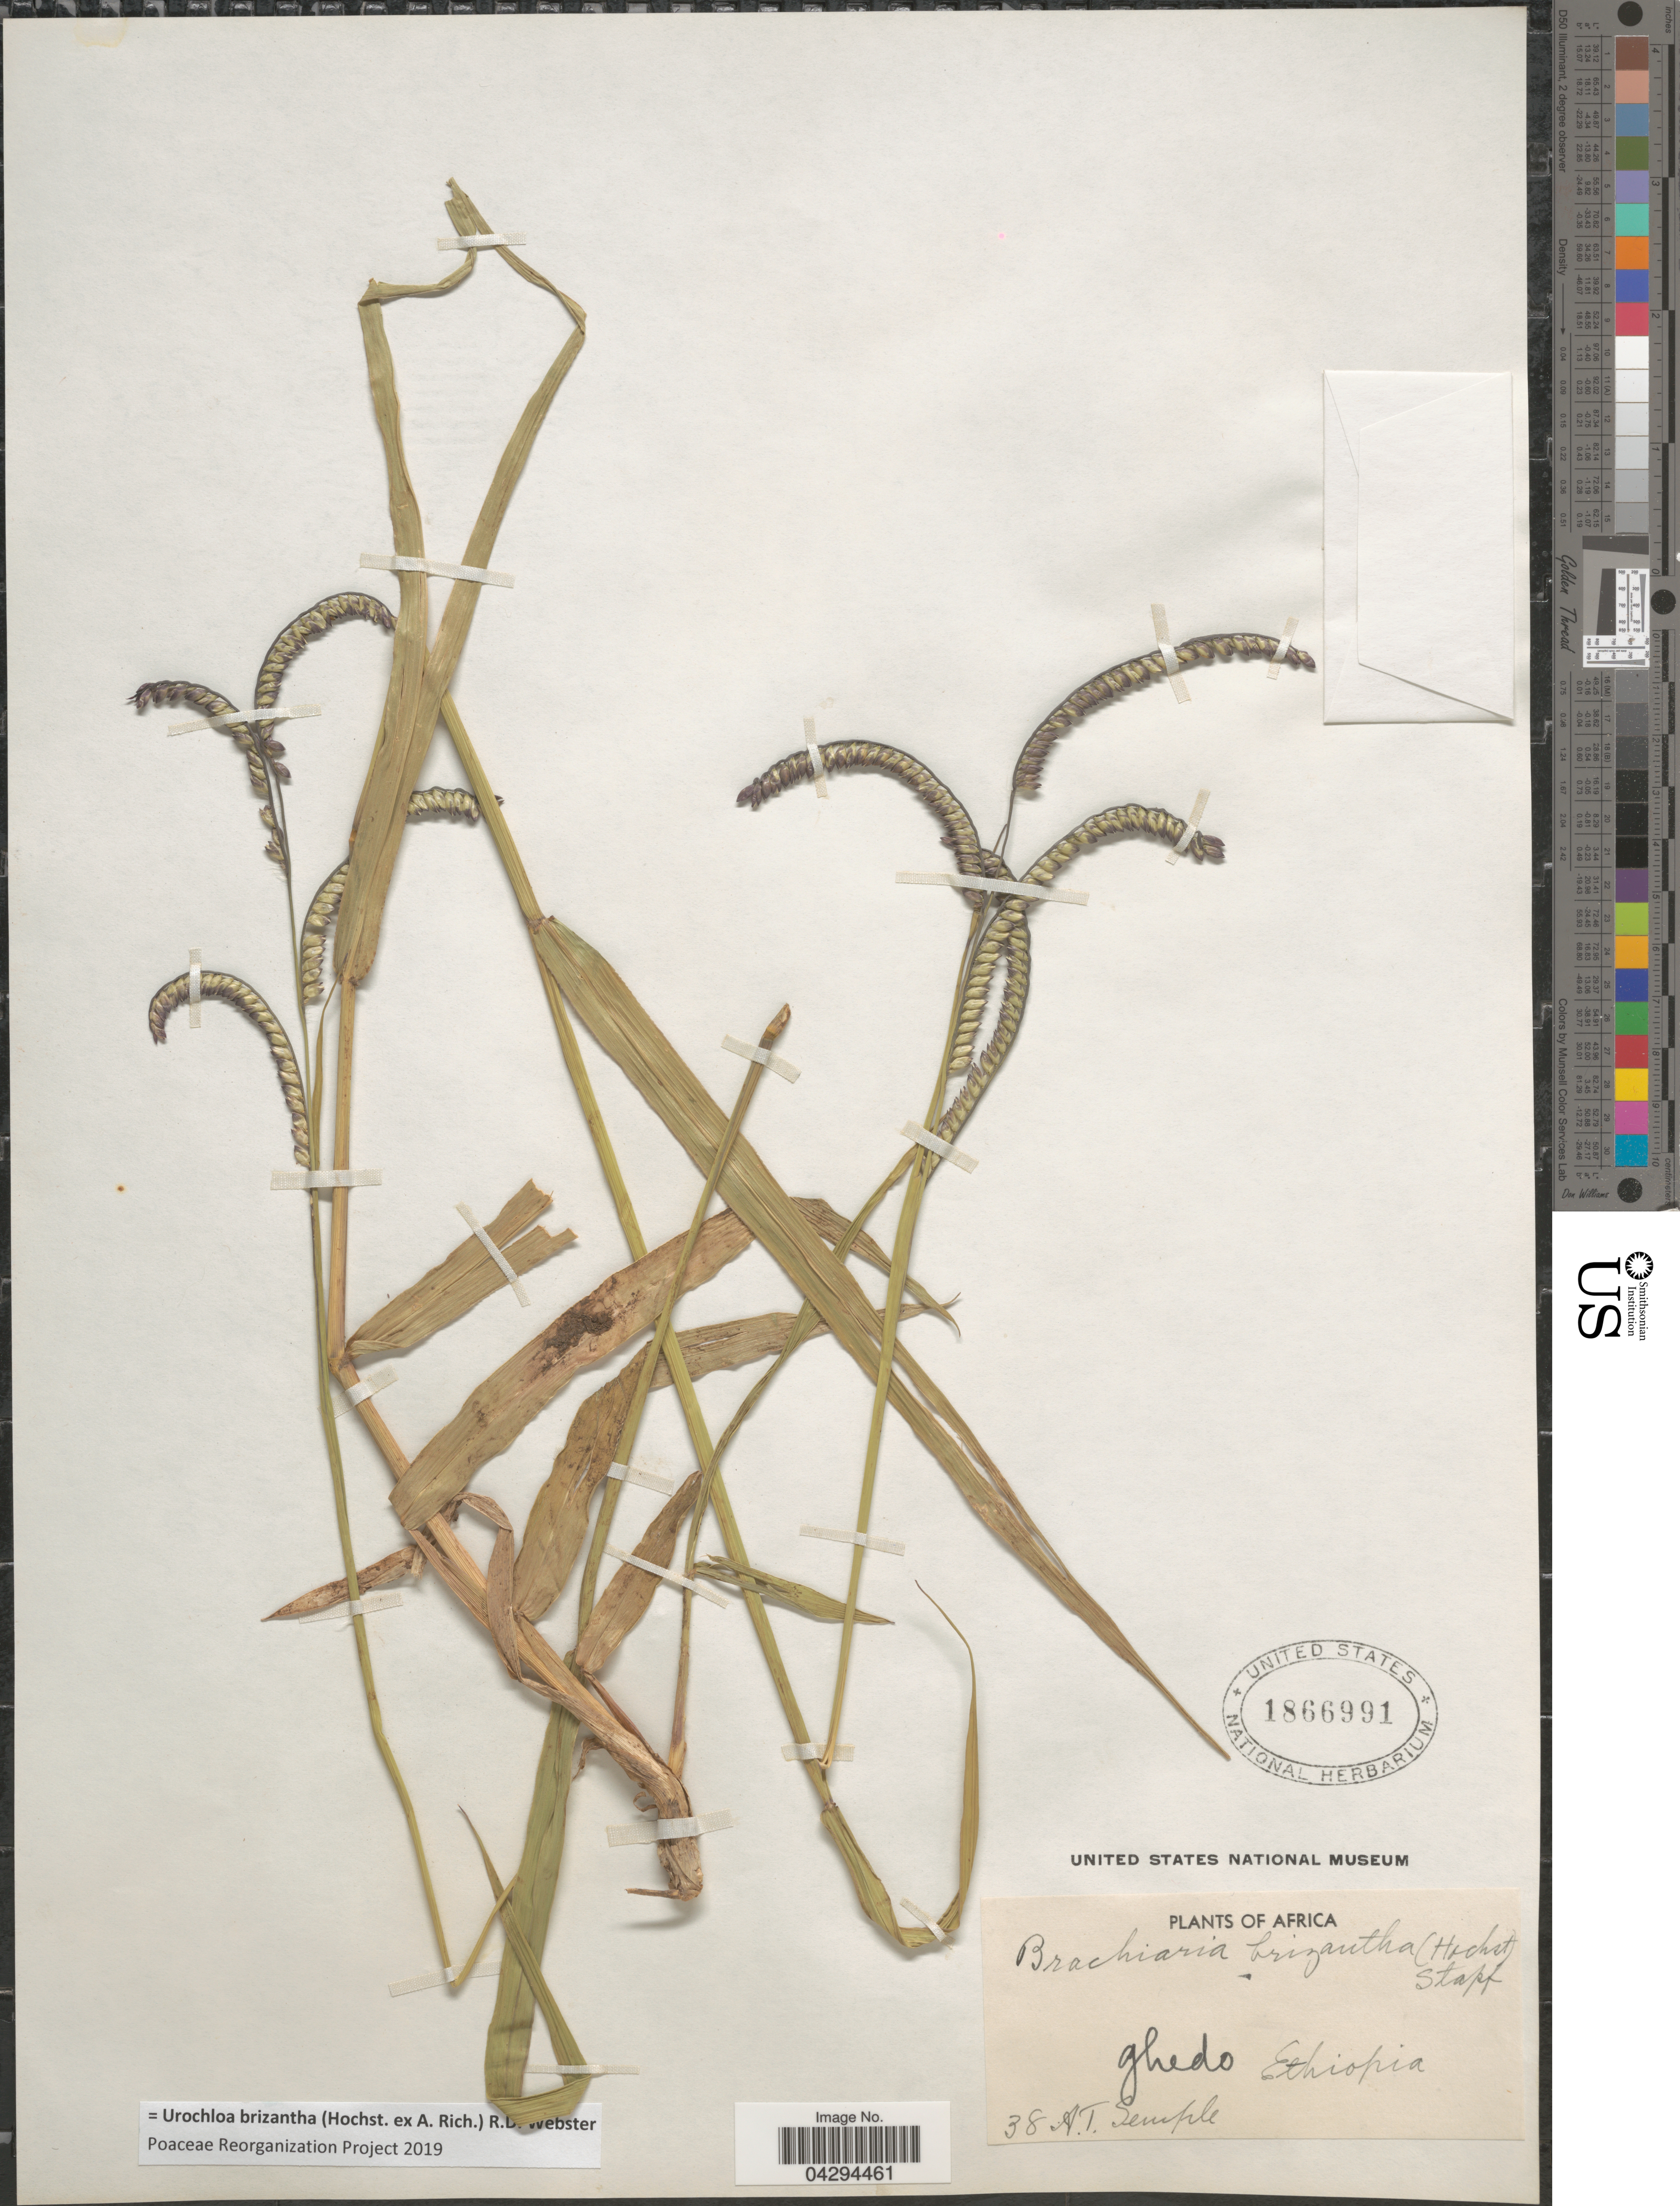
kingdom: Plantae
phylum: Tracheophyta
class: Liliopsida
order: Poales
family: Poaceae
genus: Urochloa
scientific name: Urochloa brizantha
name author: (Hochst. ex A. Rich.) R.D. Webster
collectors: A. Semple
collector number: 38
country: Ethiopia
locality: Ghedo.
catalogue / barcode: US 1866991